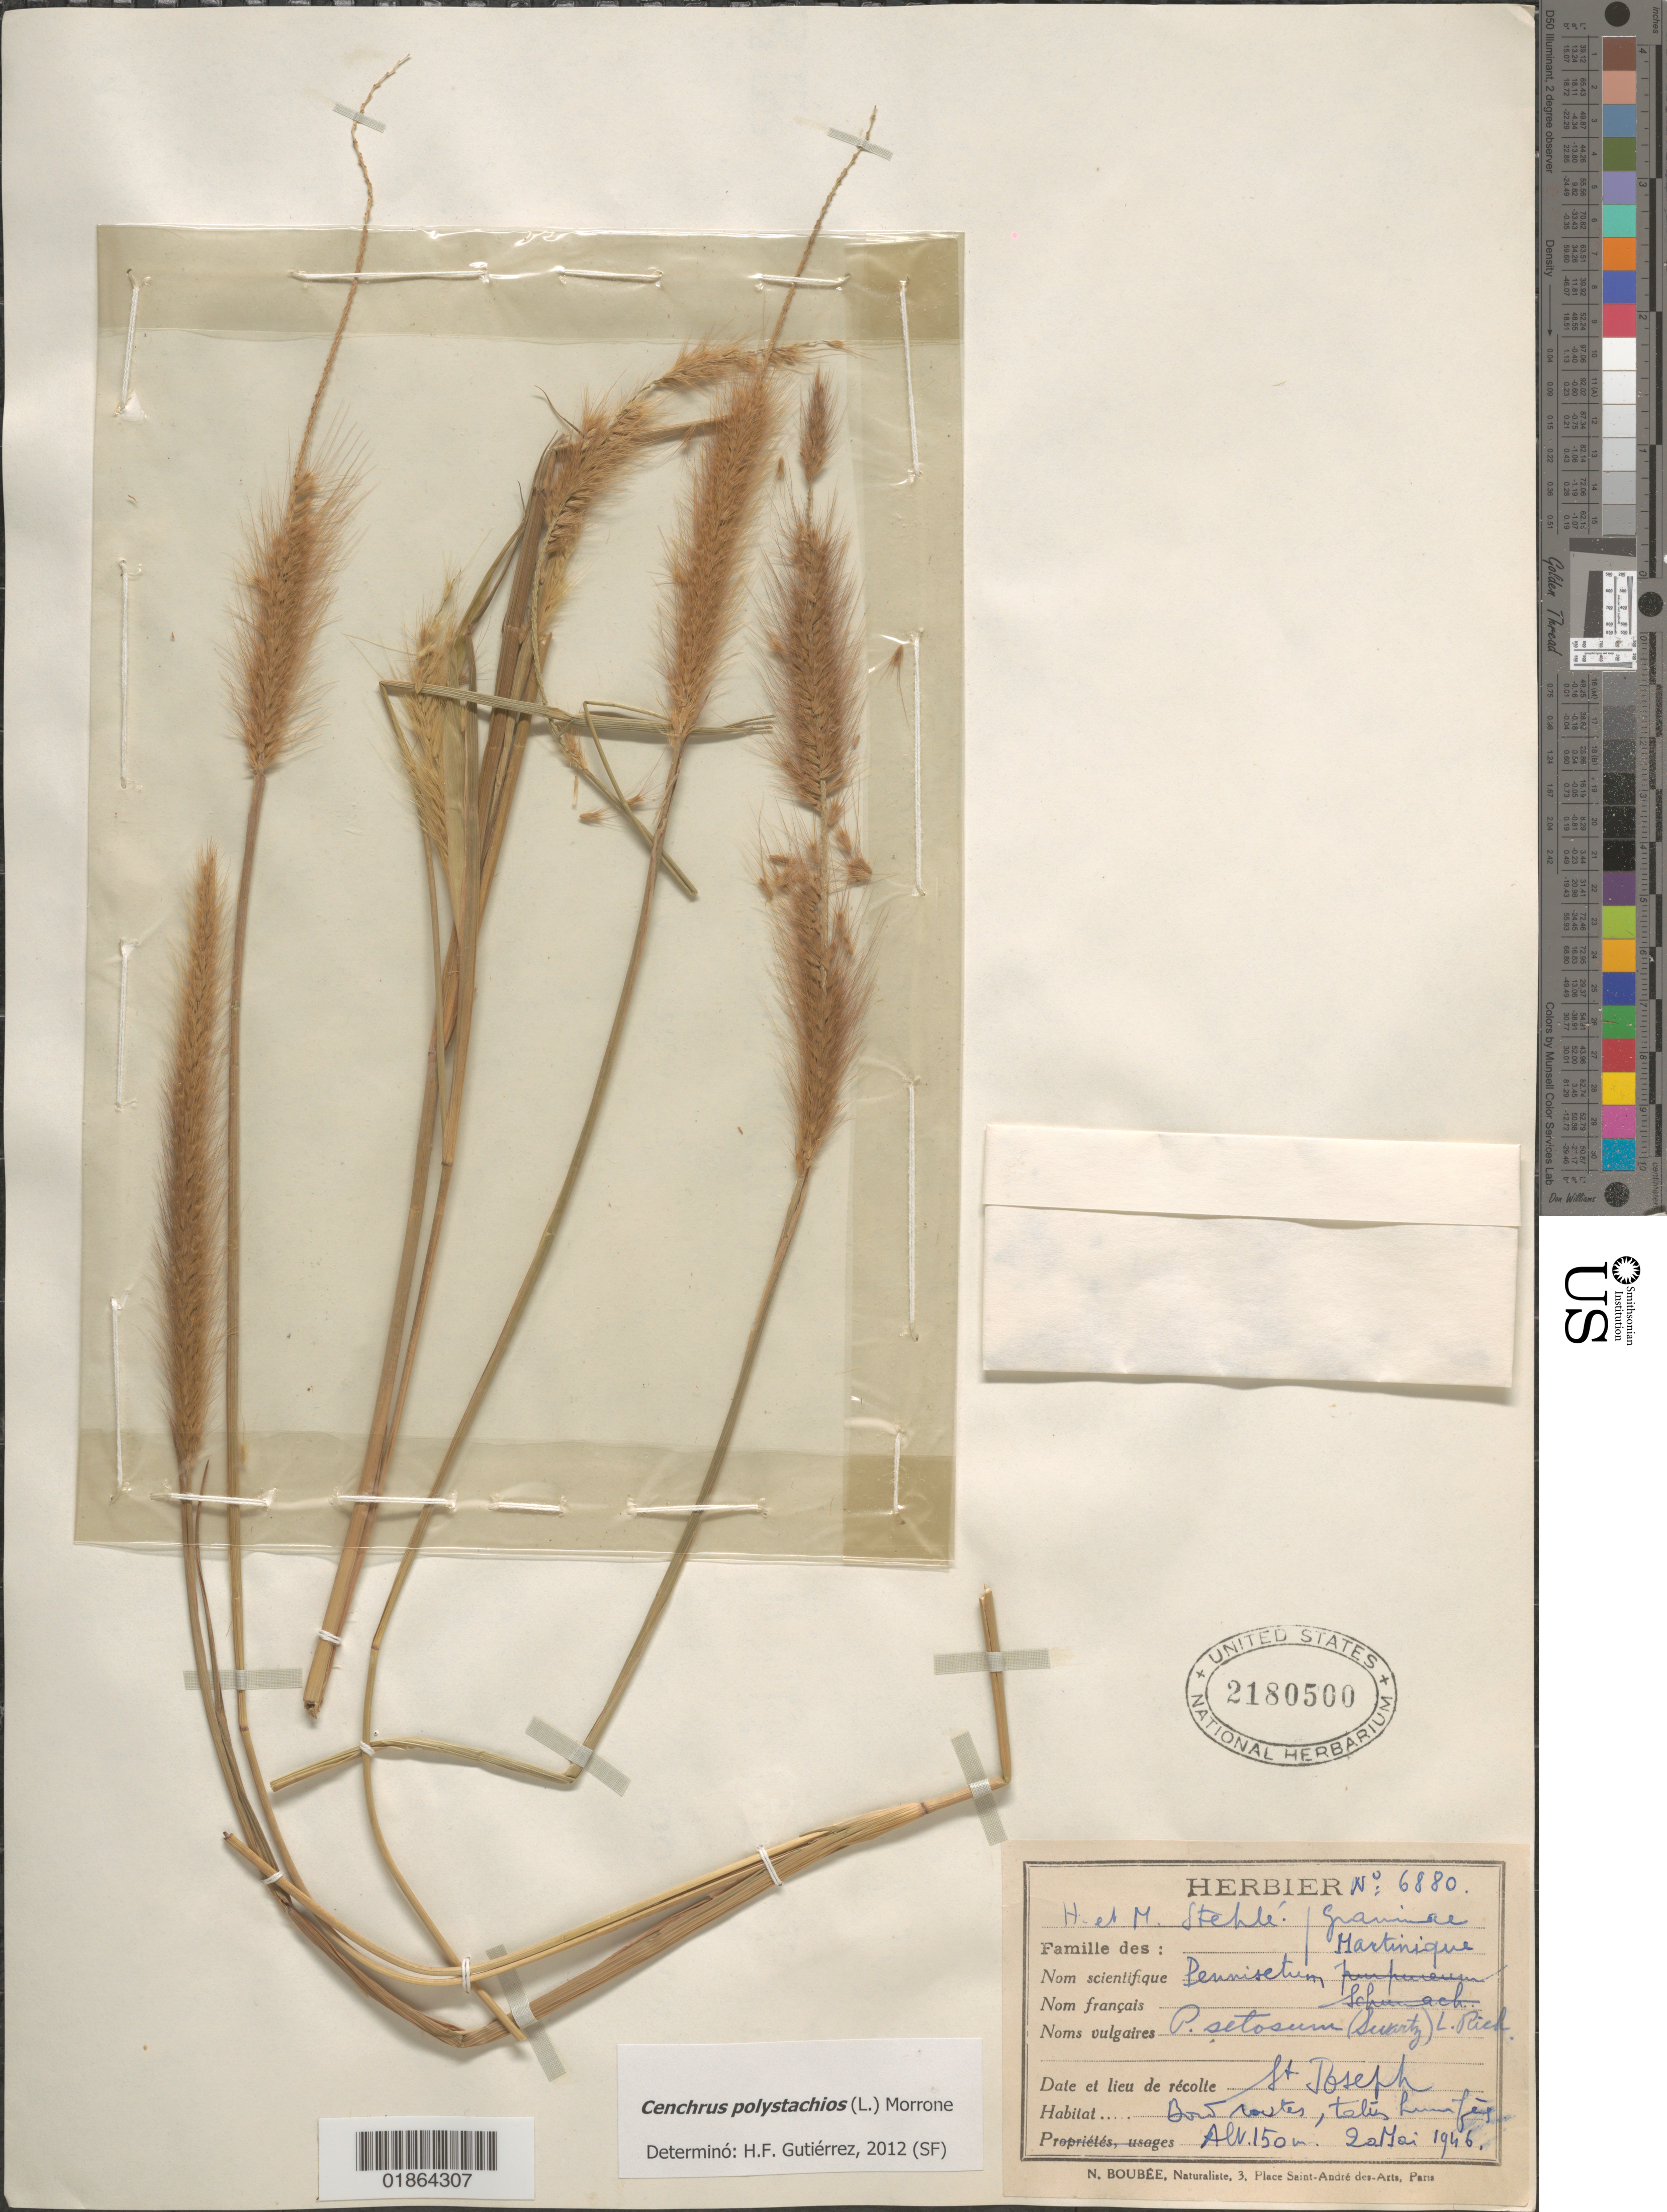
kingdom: Plantae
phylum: Tracheophyta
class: Liliopsida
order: Poales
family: Poaceae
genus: Cenchrus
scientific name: Cenchrus polystachios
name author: (L.) Morrone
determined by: Gutiérrez, H. F.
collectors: H. Stehlé & M. Stehlé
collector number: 6880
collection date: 1946-05-02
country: Martinique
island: Martinique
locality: St. Joseph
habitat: Borde routes, talus humifès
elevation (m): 150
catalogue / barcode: US 2180500